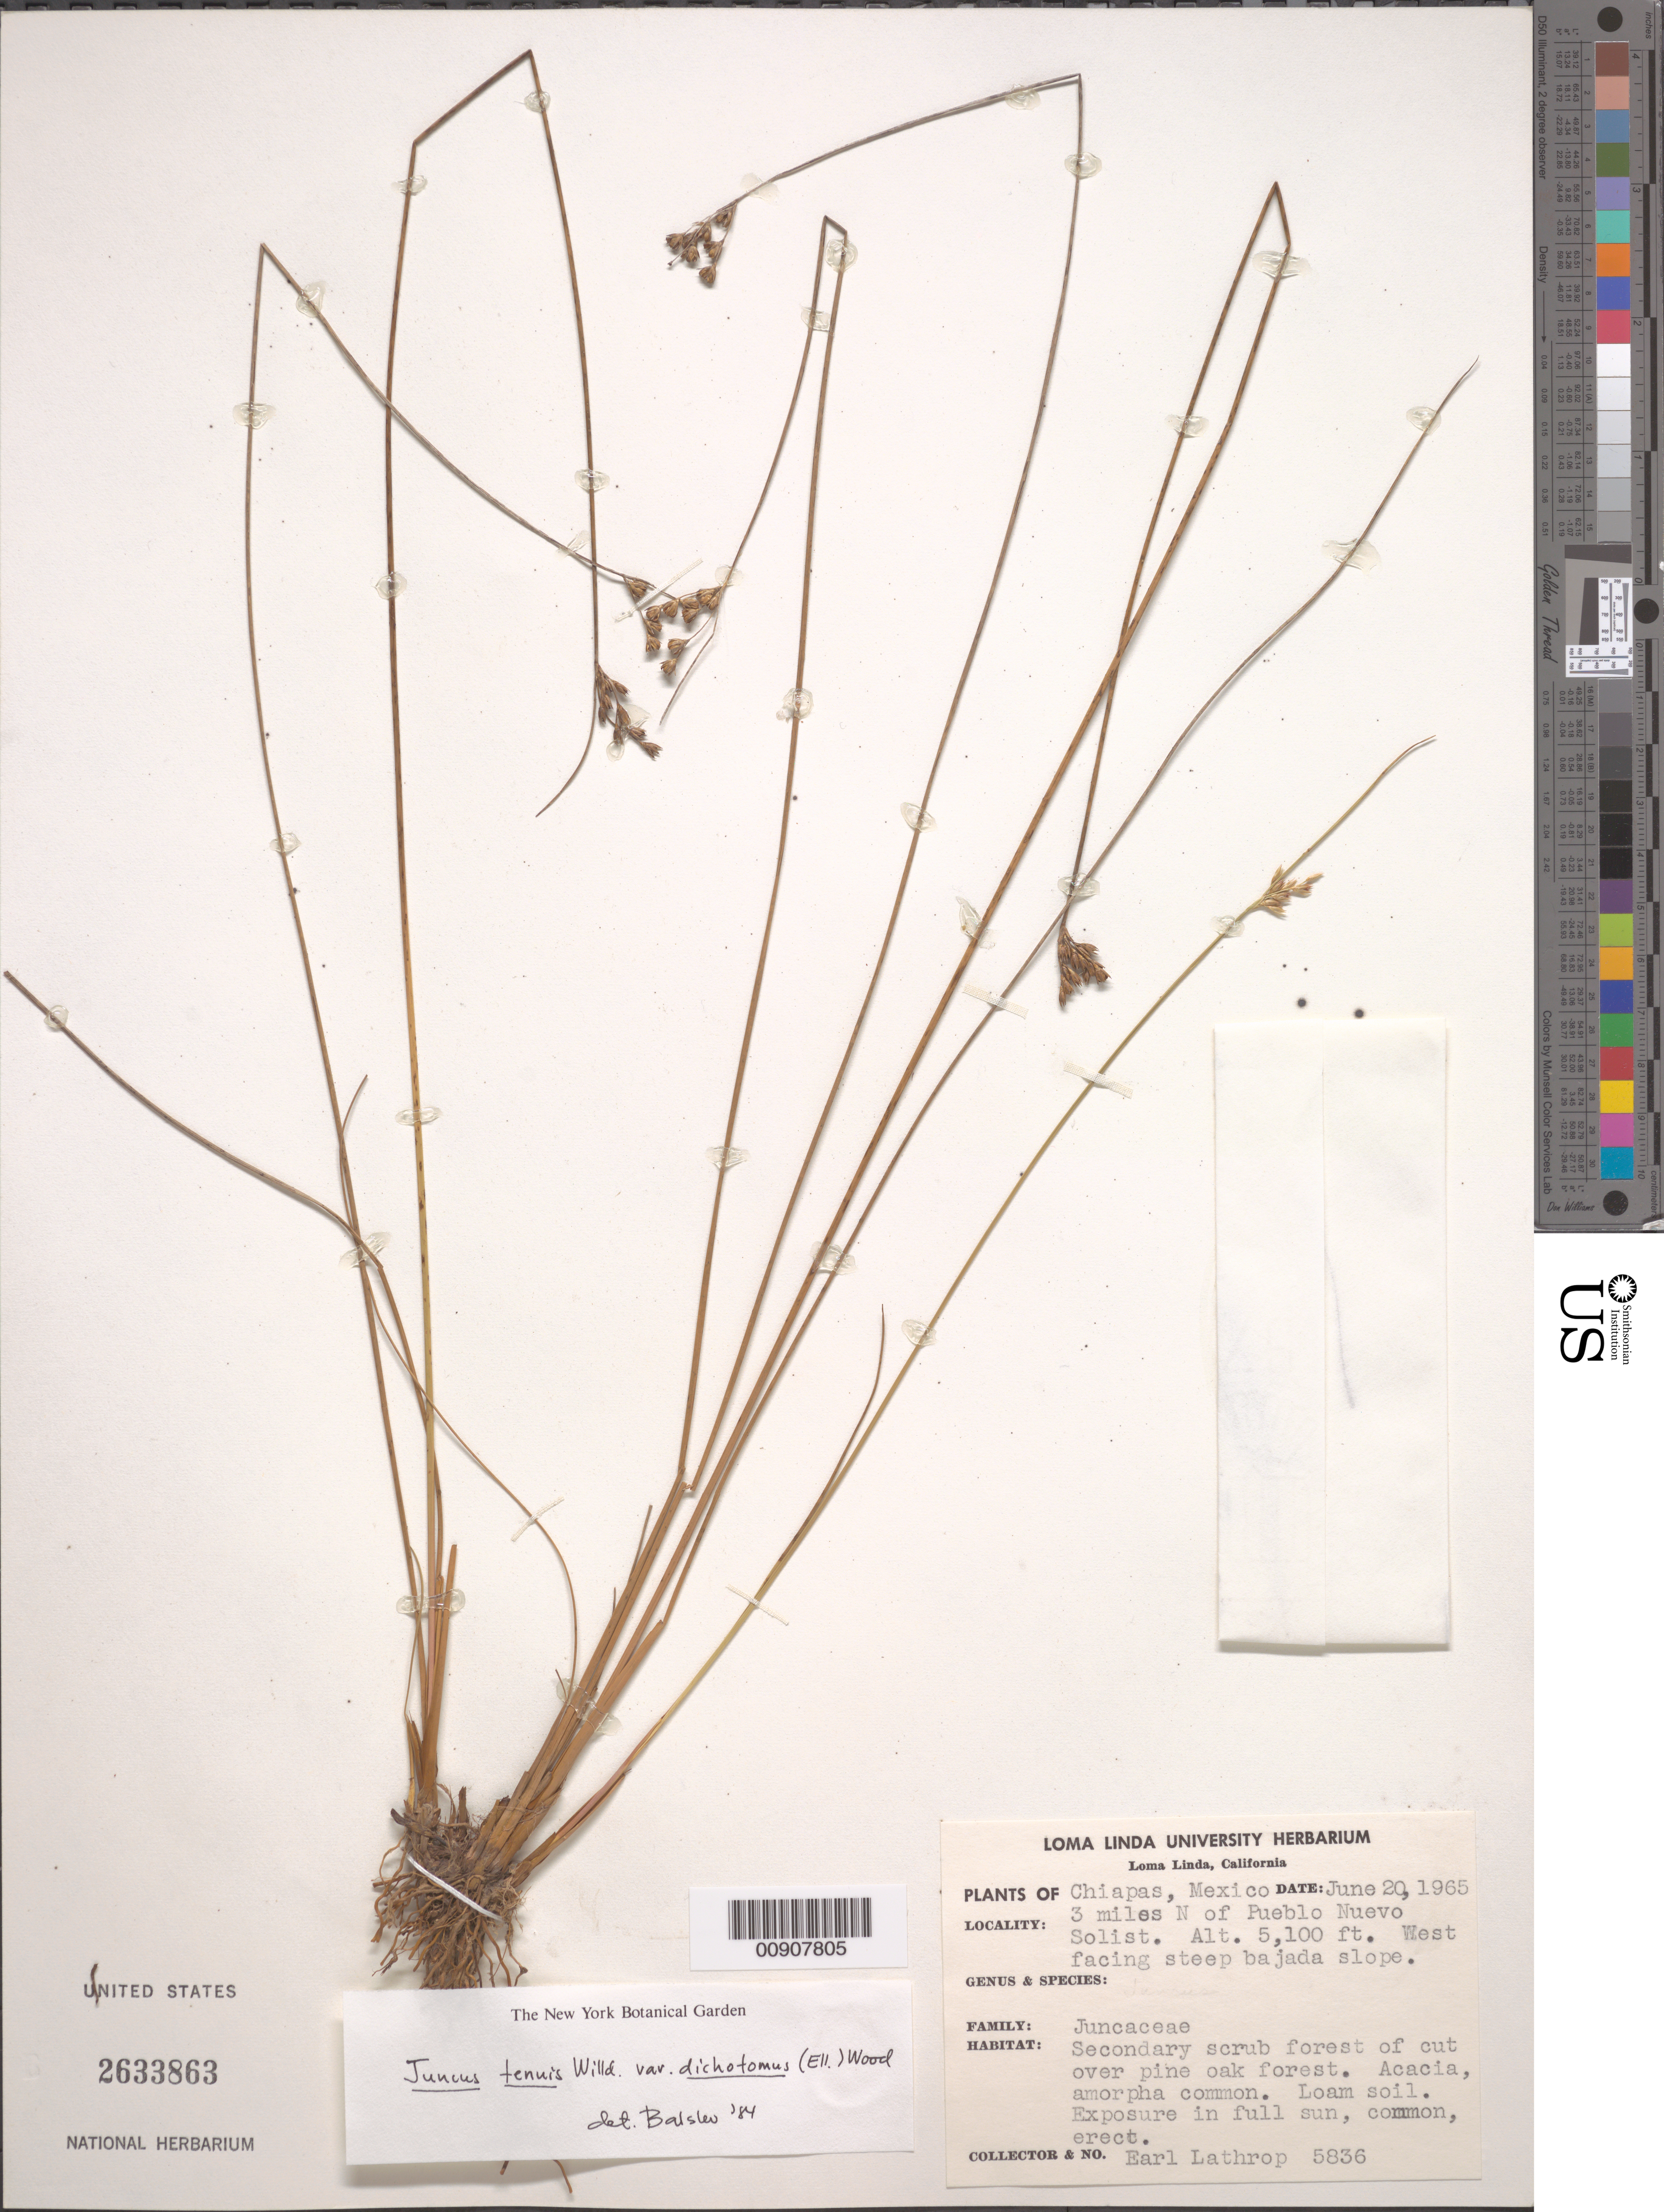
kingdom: Plantae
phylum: Tracheophyta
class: Liliopsida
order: Poales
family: Juncaceae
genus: Juncus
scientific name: Juncus tenuis var. dichotomus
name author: (Elliott) Alph. Wood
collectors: E. W. Lathrop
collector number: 5836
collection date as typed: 20 Jun 1965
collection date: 1965-06-20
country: Mexico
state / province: Chiapas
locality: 3 miles N of Pueblo Nuevo Solistahuacán, Chiapas.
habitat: West facing steep bajada slope. Secondary scrub forest of cut over pine oak forest. Acacia, amorpha common. Loam soil.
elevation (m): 1554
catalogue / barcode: US 2633863